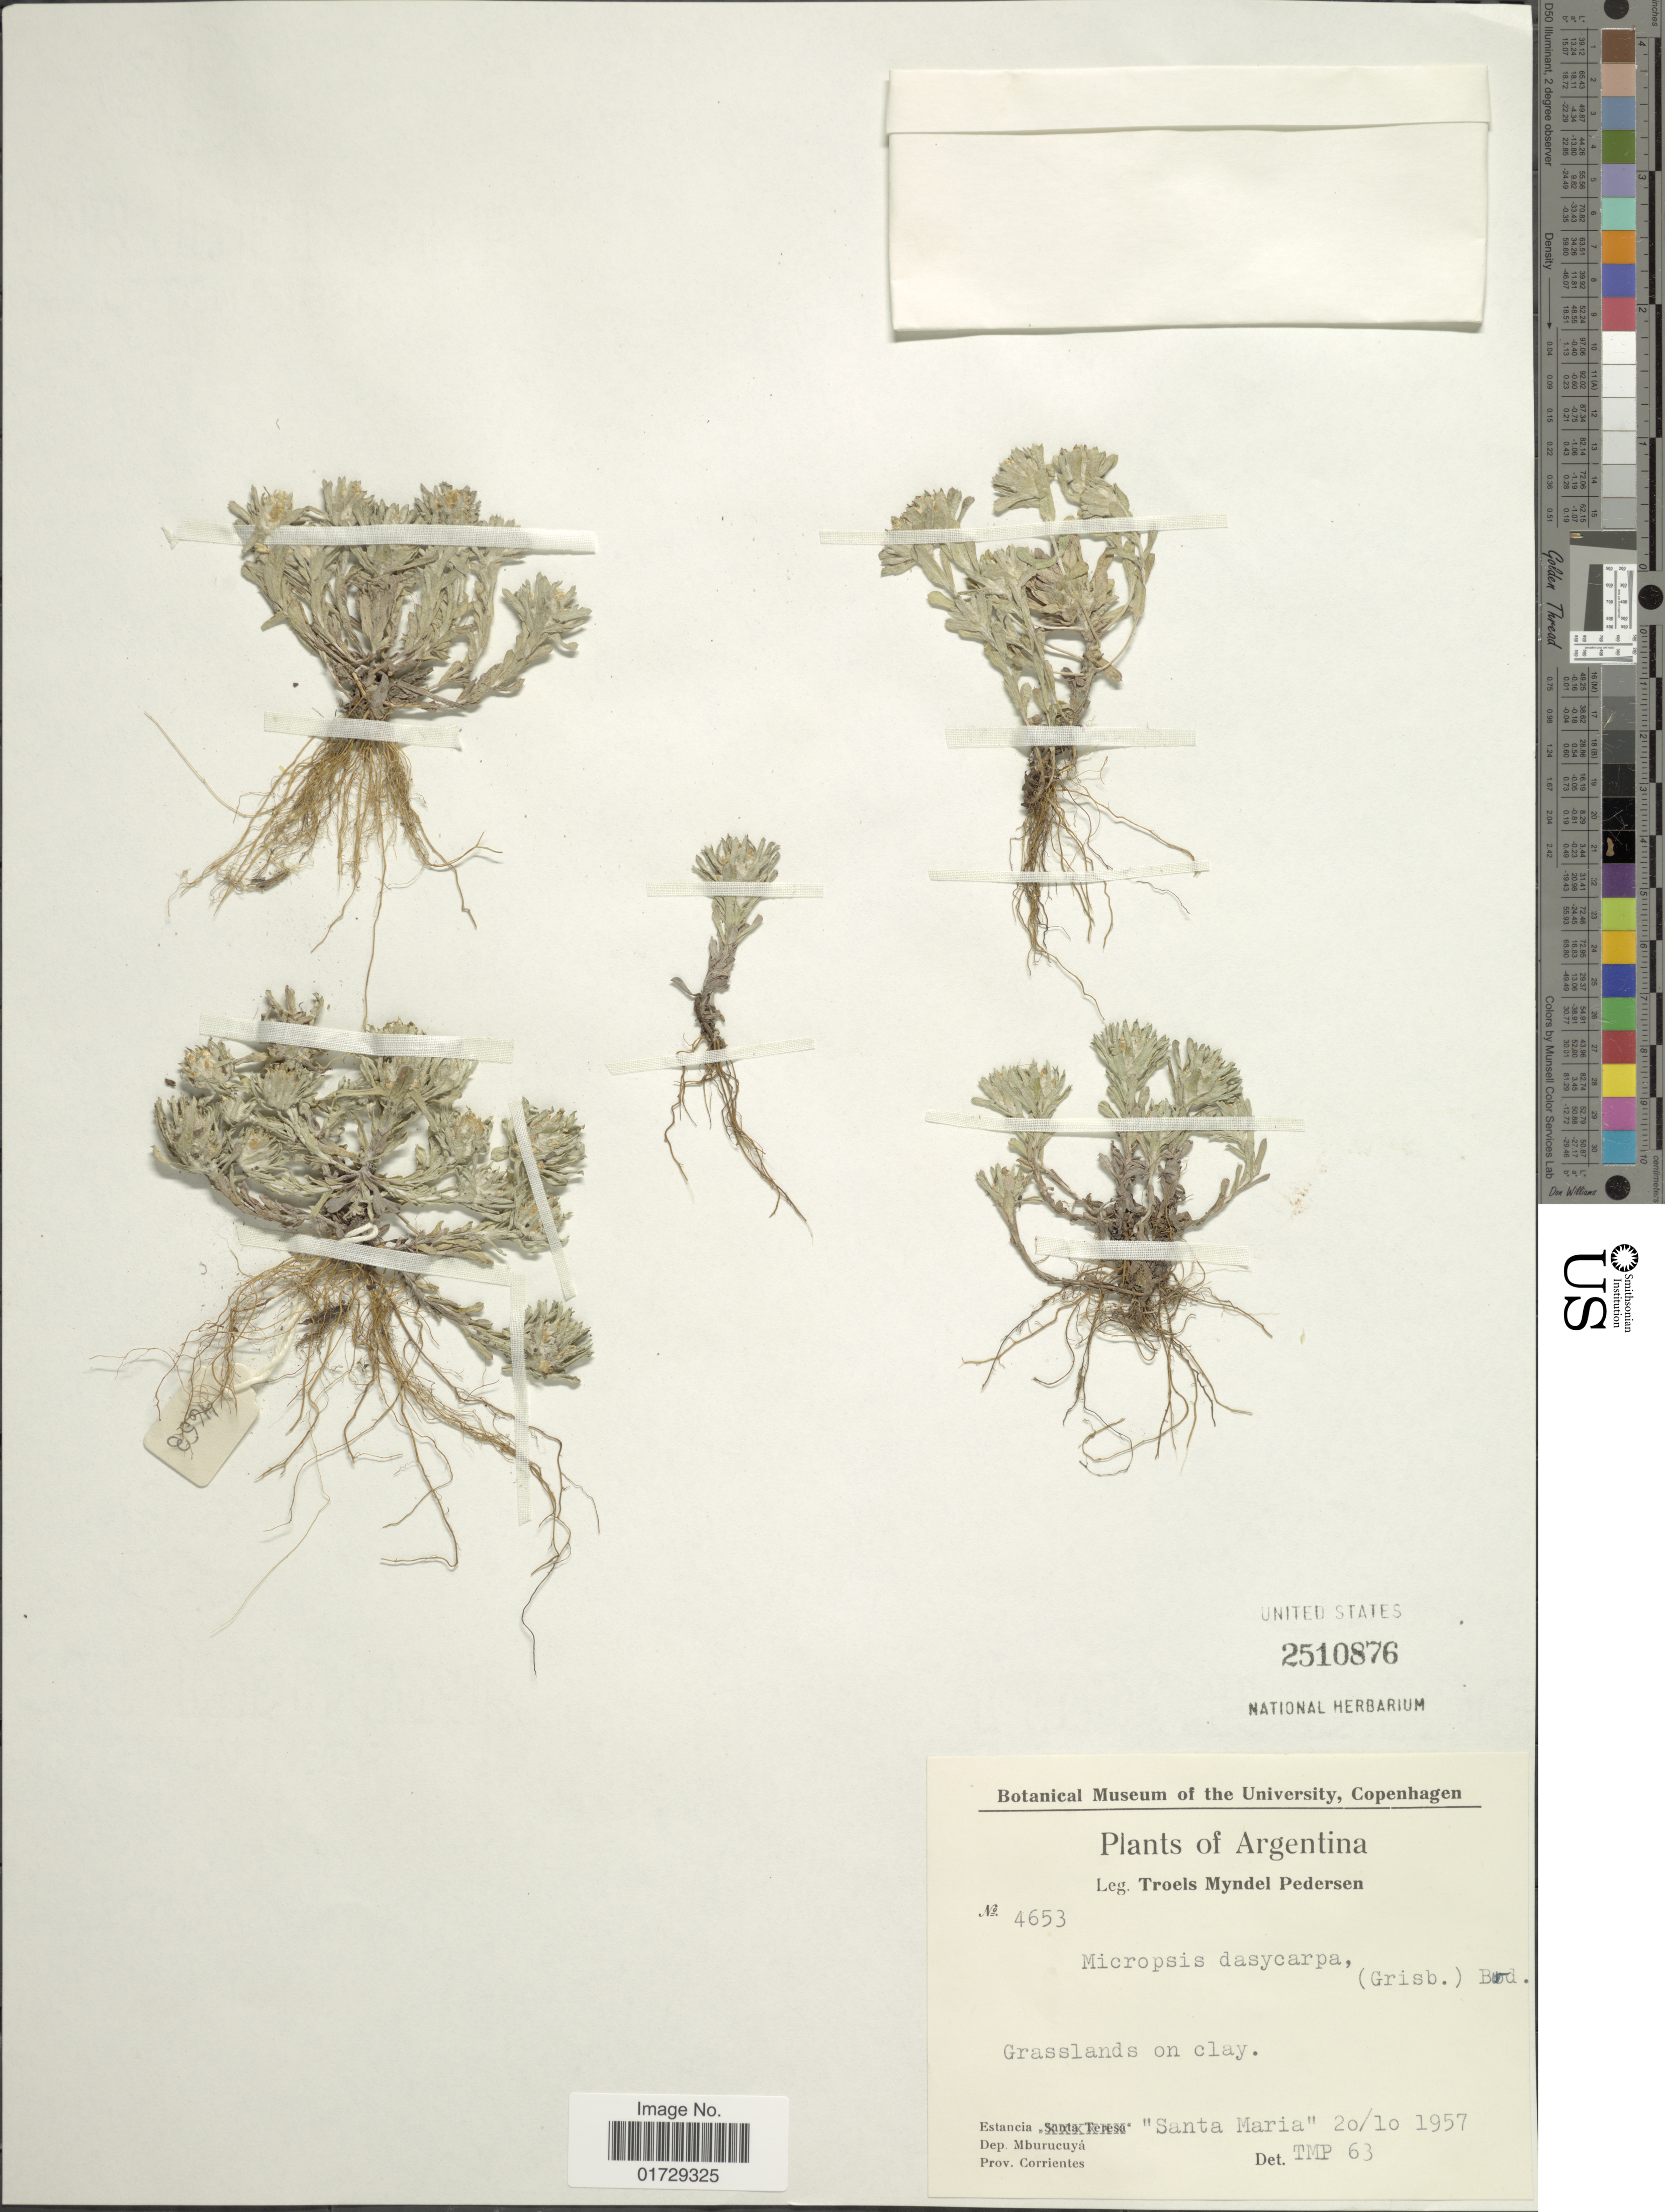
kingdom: Plantae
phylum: Tracheophyta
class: Magnoliopsida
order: Asterales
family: Asteraceae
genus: Micropsis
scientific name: Micropsis dasycarpa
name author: (Griseb.) P. Beauv.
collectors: T. Pederson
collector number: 4653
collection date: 1957-10-20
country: Argentina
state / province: Corrientes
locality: Estancia "Santa Maria" , Dep. Mburucuya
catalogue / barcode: US 2510876